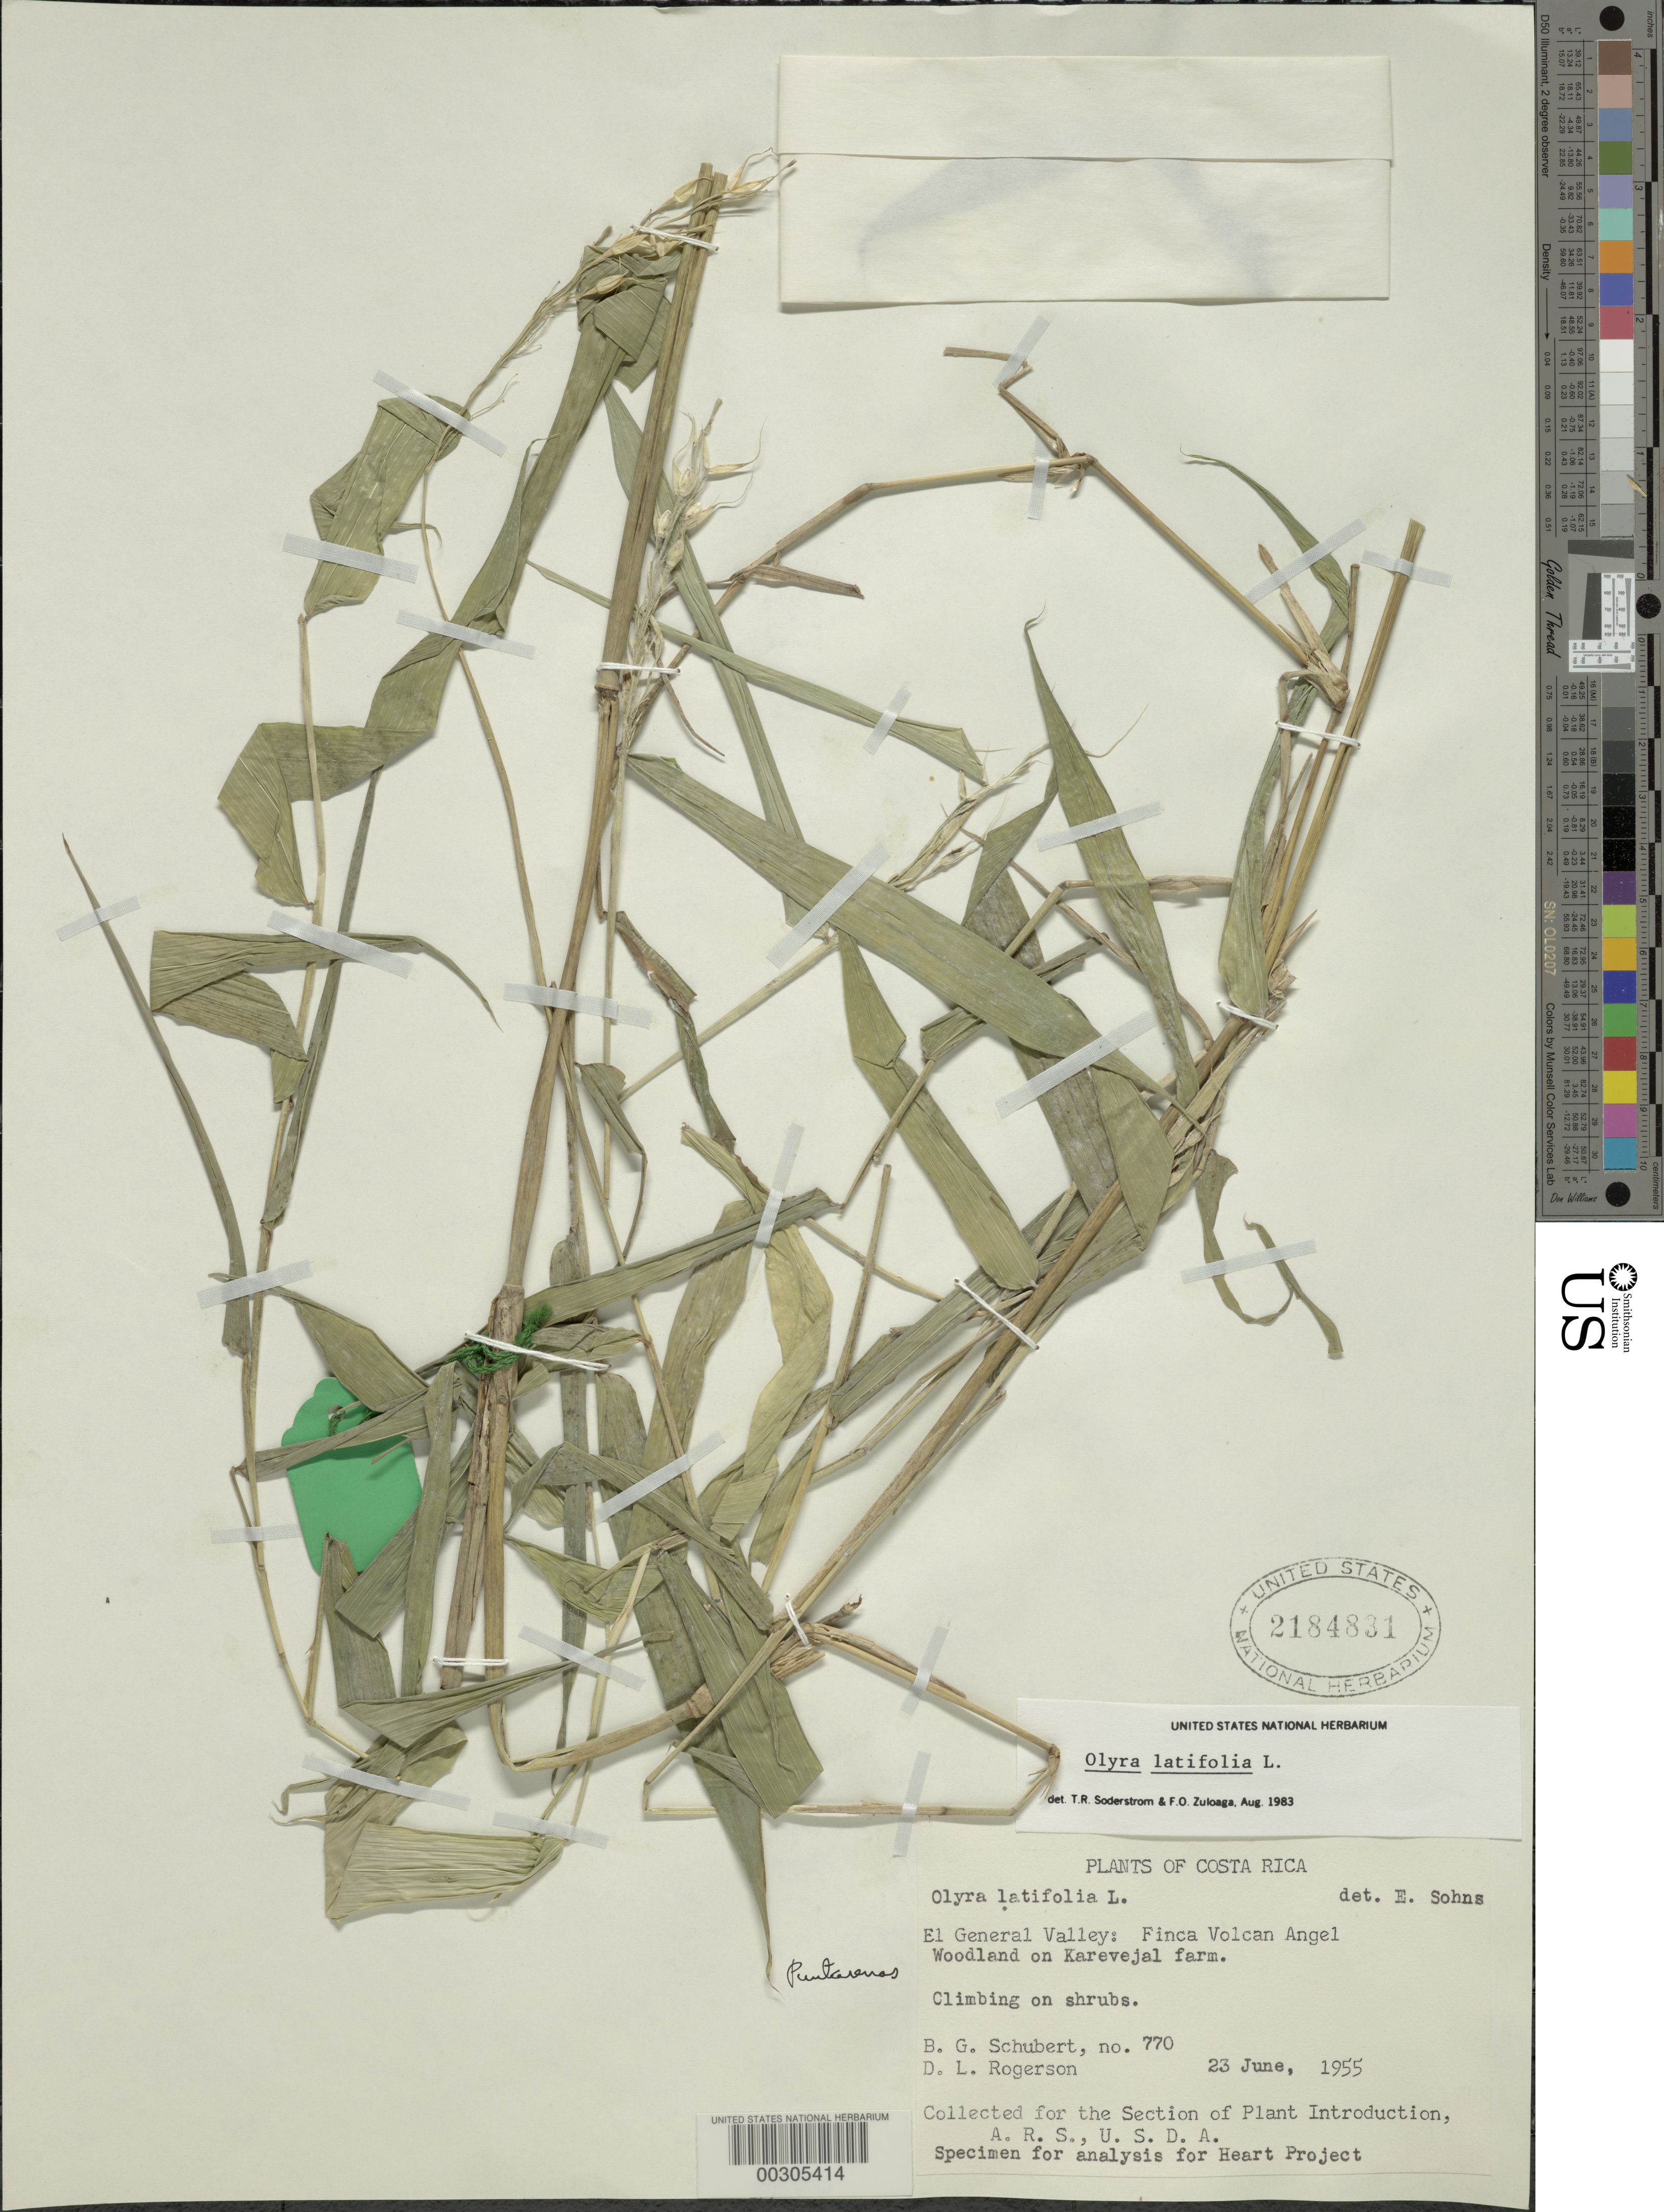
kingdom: Plantae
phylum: Tracheophyta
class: Liliopsida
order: Poales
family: Poaceae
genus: Olyra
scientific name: Olyra latifolia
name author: L.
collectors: B. Schubert & D. Rogerson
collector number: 770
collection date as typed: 23 Jun 1955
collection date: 1955-06-23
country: Costa Rica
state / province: Puntarenas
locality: El general valley, finca volcan angel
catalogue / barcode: US 2184831